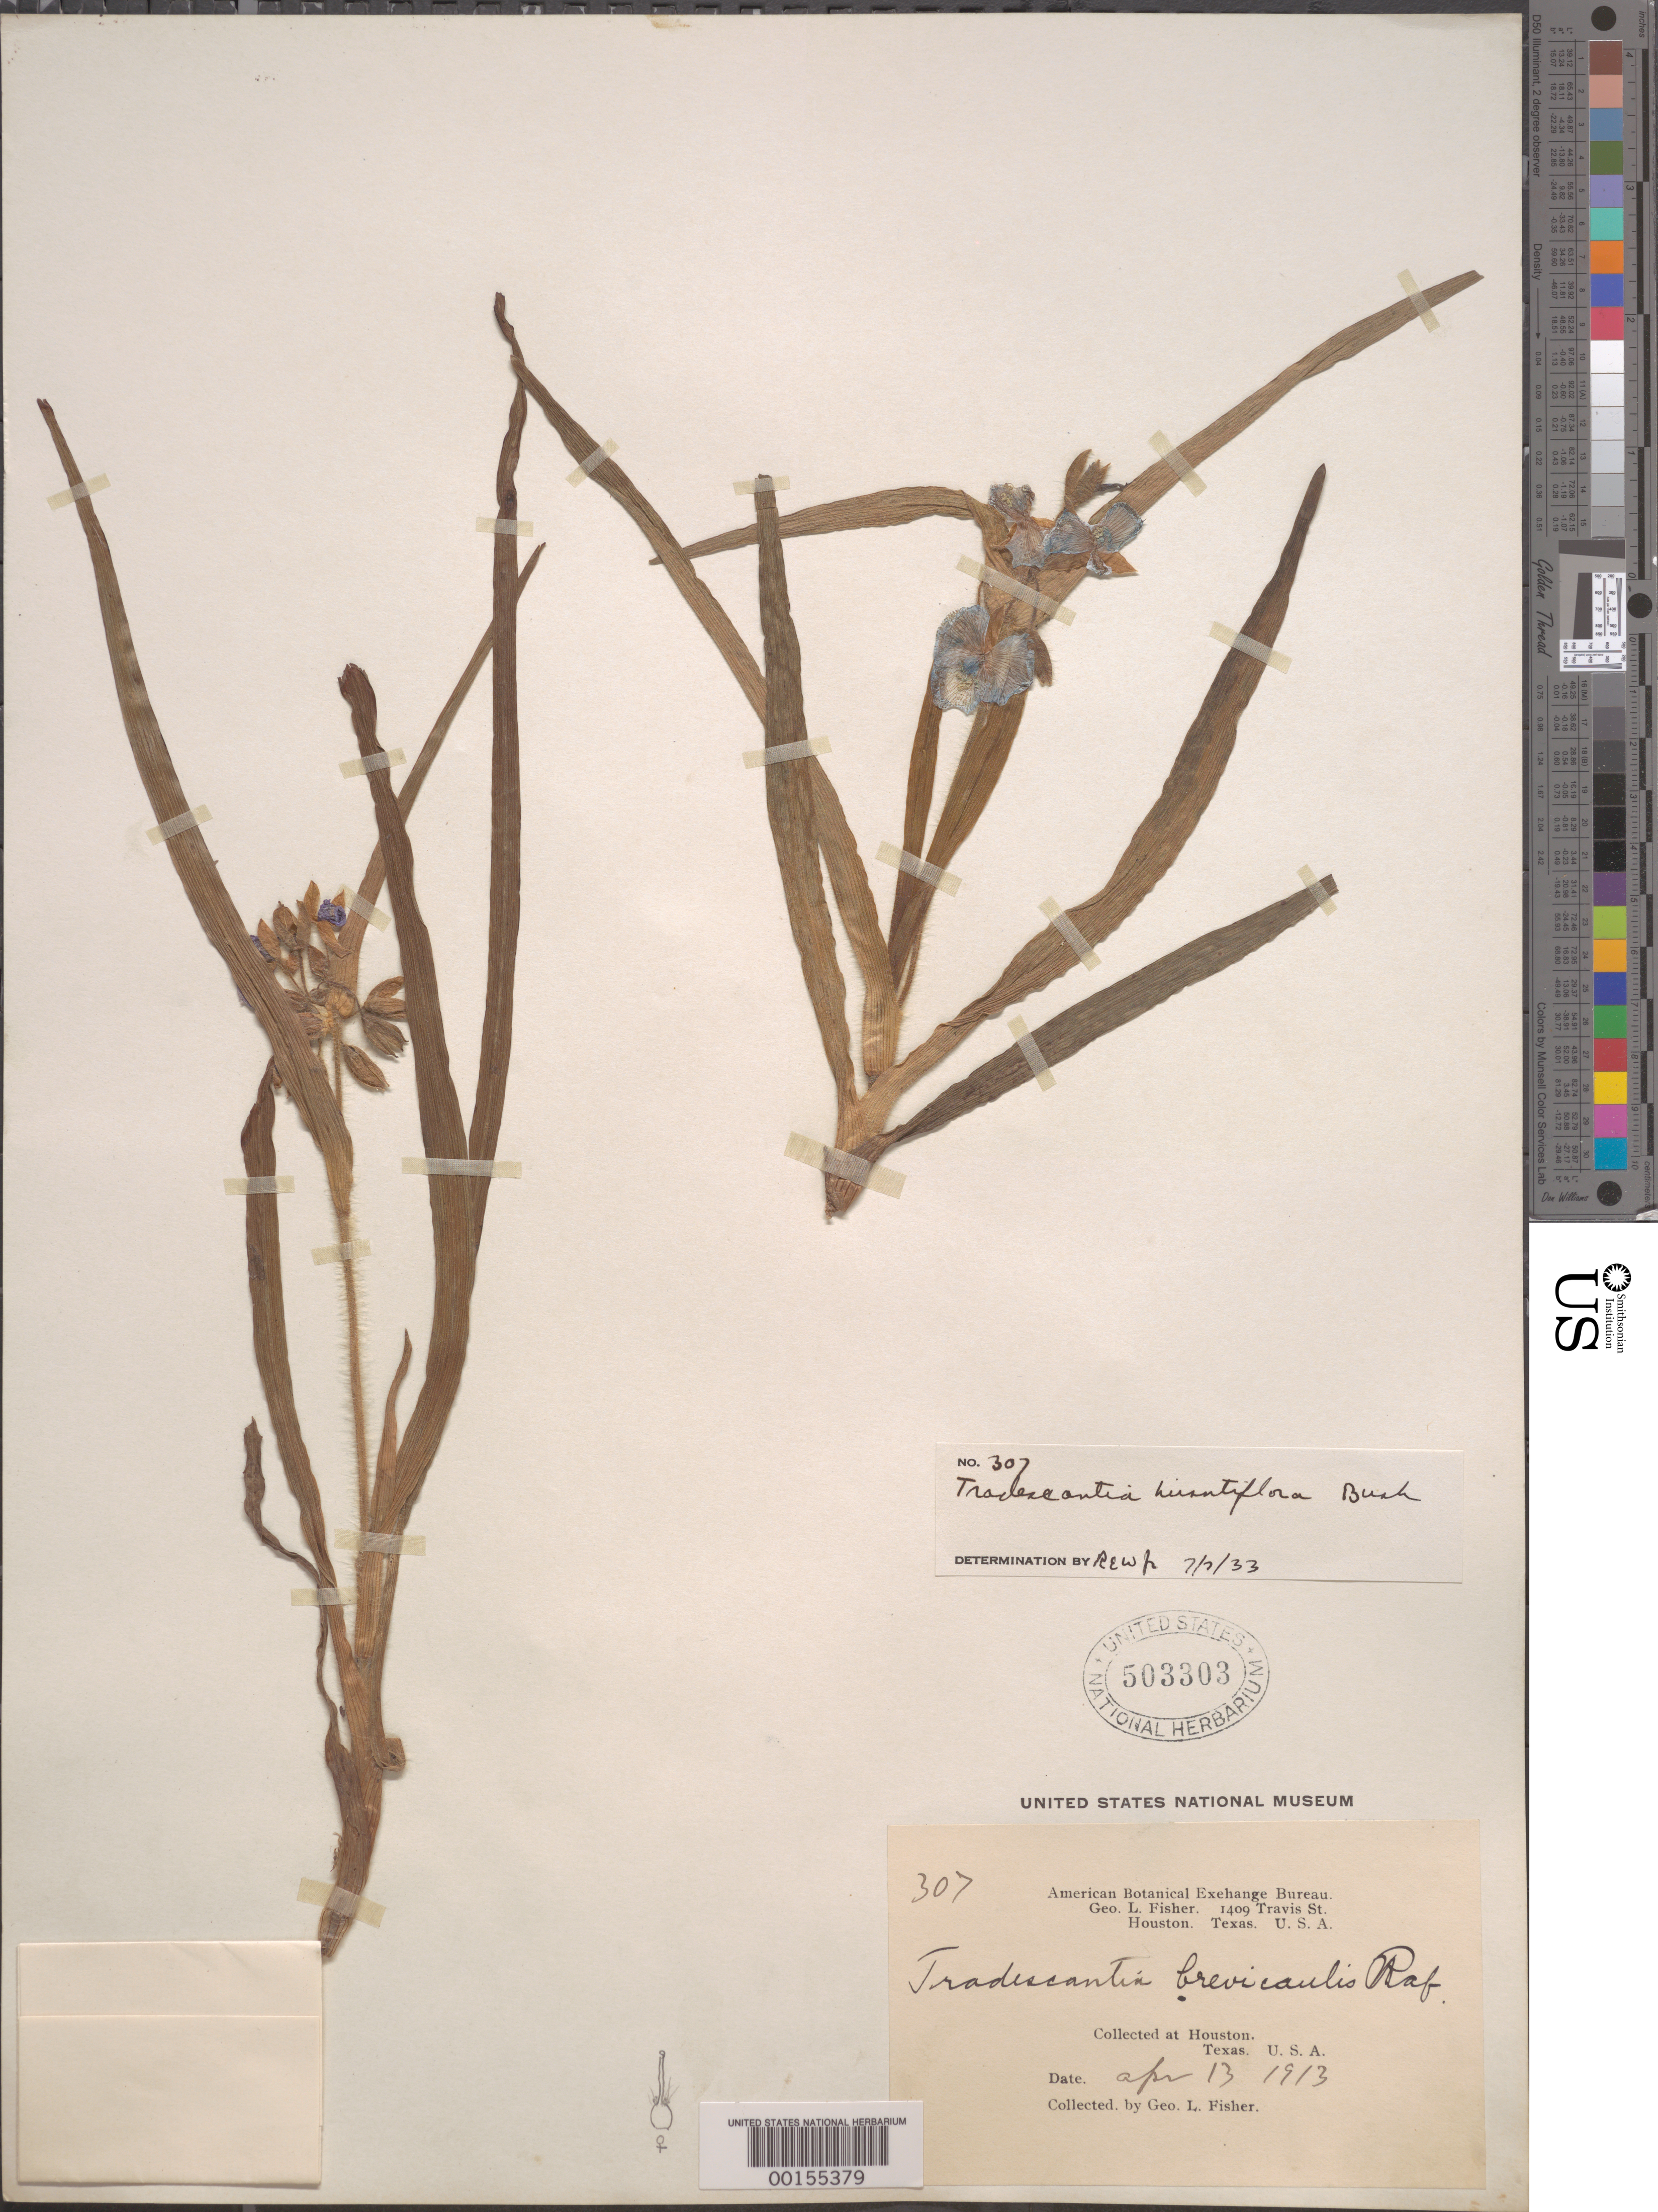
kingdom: Plantae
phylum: Tracheophyta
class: Liliopsida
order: Commelinales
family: Commelinaceae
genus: Tradescantia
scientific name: Tradescantia hirsutiflora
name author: Bush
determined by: Woodward, R. E.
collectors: G. L. Fisher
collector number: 307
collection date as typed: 13 Apr 1913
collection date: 1913-04-13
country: United States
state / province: Texas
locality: Houston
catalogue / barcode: US 503303